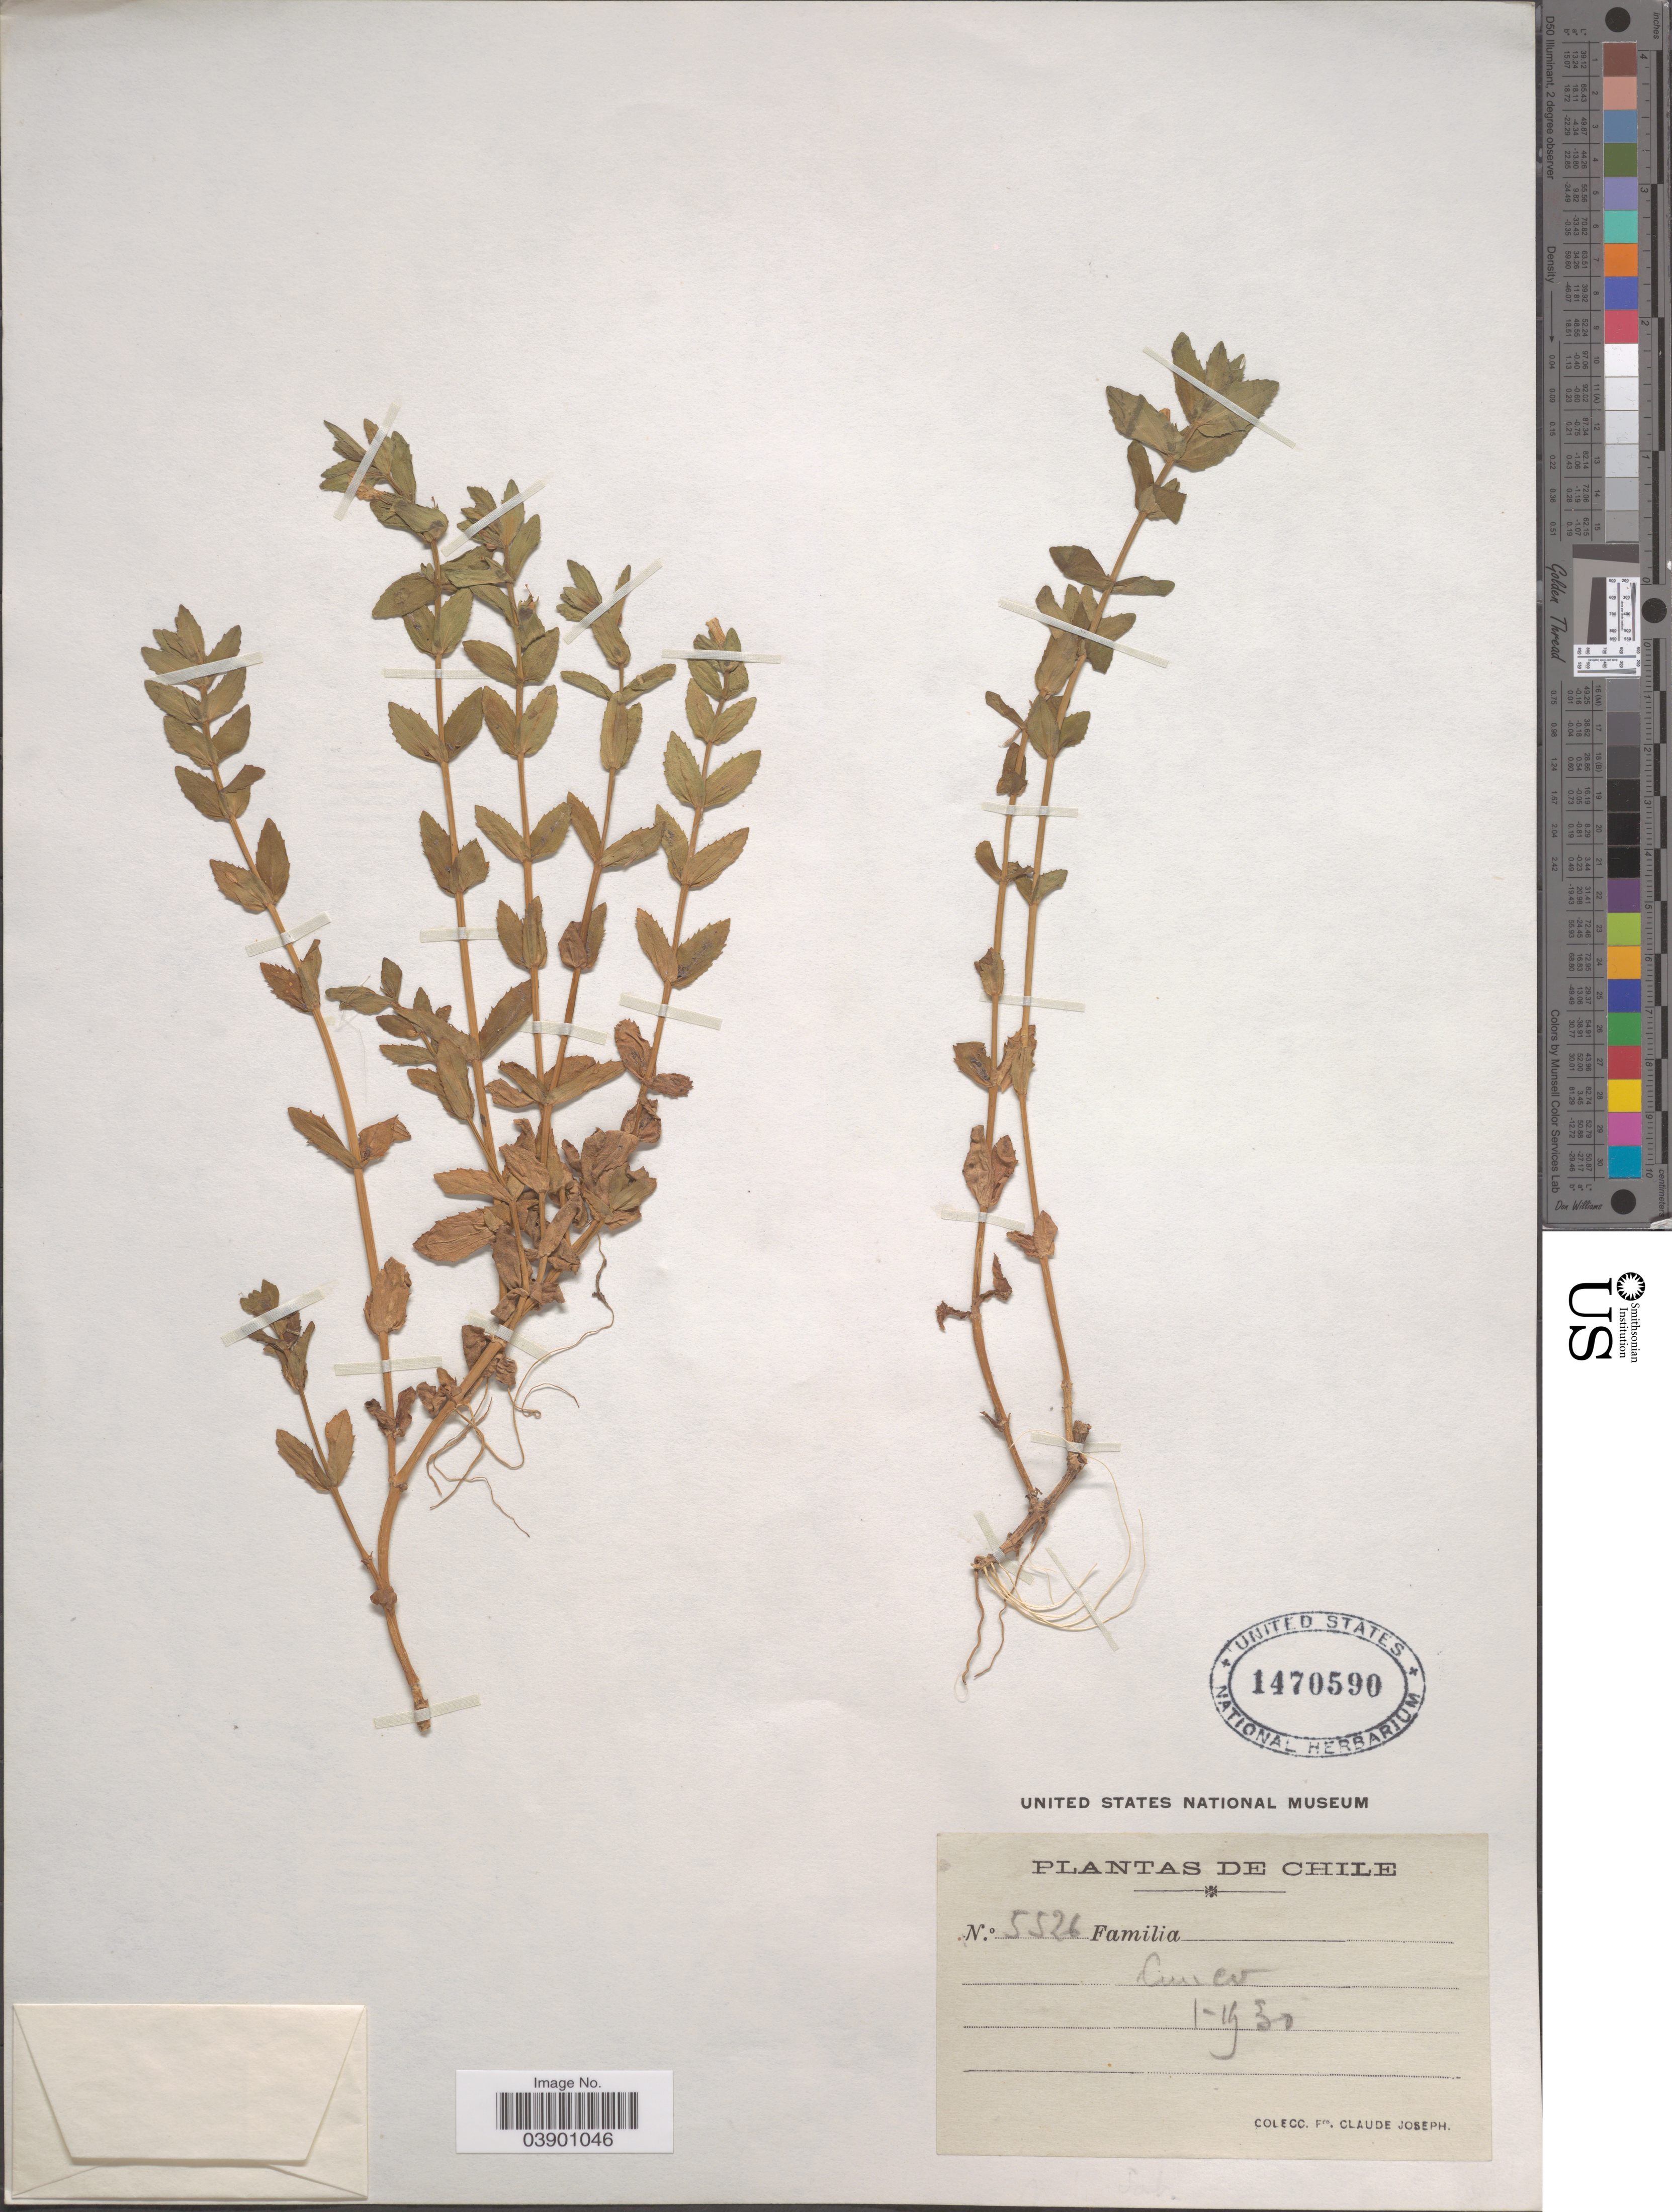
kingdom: Plantae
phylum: Tracheophyta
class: Magnoliopsida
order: Lamiales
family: Plantaginaceae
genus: Gratiola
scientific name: Gratiola peruviana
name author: L.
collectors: Bro. Claude-Joseph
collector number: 5526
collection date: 1930-01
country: Chile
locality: Curico.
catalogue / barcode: US 1470590